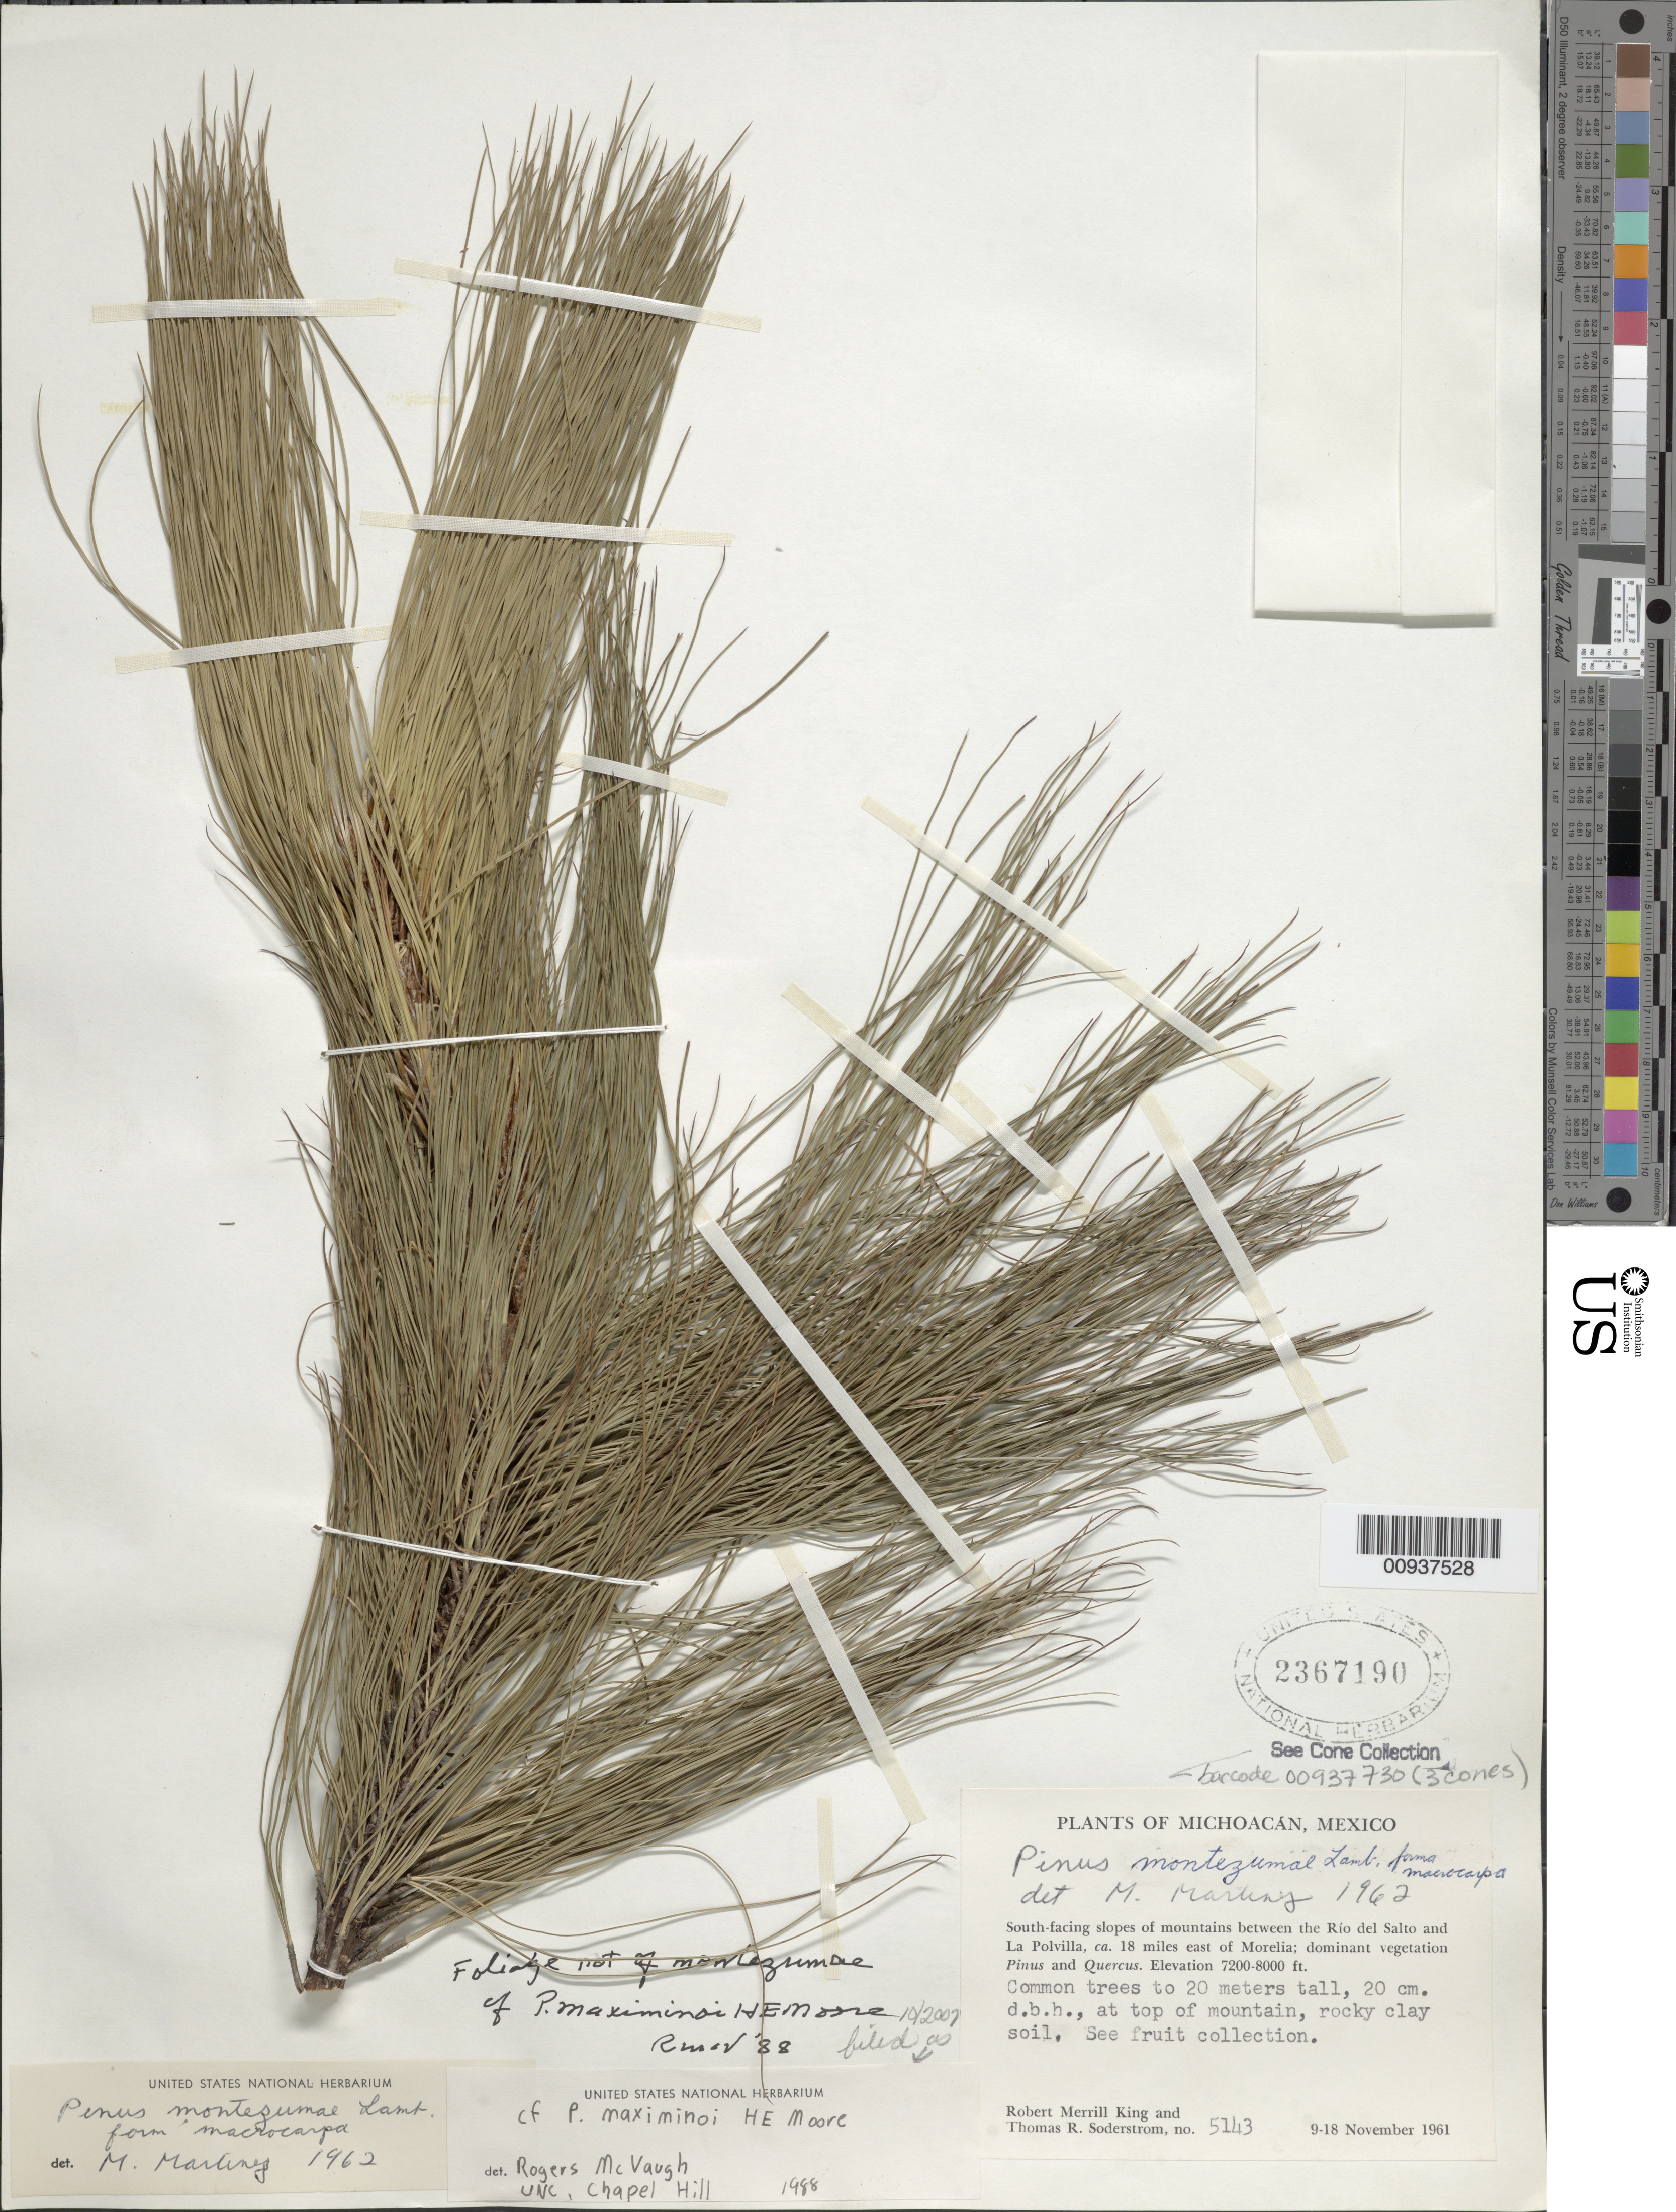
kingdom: Plantae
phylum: Tracheophyta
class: Pinopsida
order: Pinales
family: Pinaceae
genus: Pinus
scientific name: Pinus maximinoi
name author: H.E. Moore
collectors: R. M. King & T. R. Soderstrom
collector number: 5143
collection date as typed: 09 Nov 1961 to 18 Nov 1961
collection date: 1961-11-09/1961-11-18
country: Mexico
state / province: Michoacán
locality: South-facing slopes of mountains between the Río del Salto and La Polvilla, ca. 18 miles east of Morelia.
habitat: At top of mountain, rocky clay soil.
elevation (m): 2438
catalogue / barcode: US 2367190